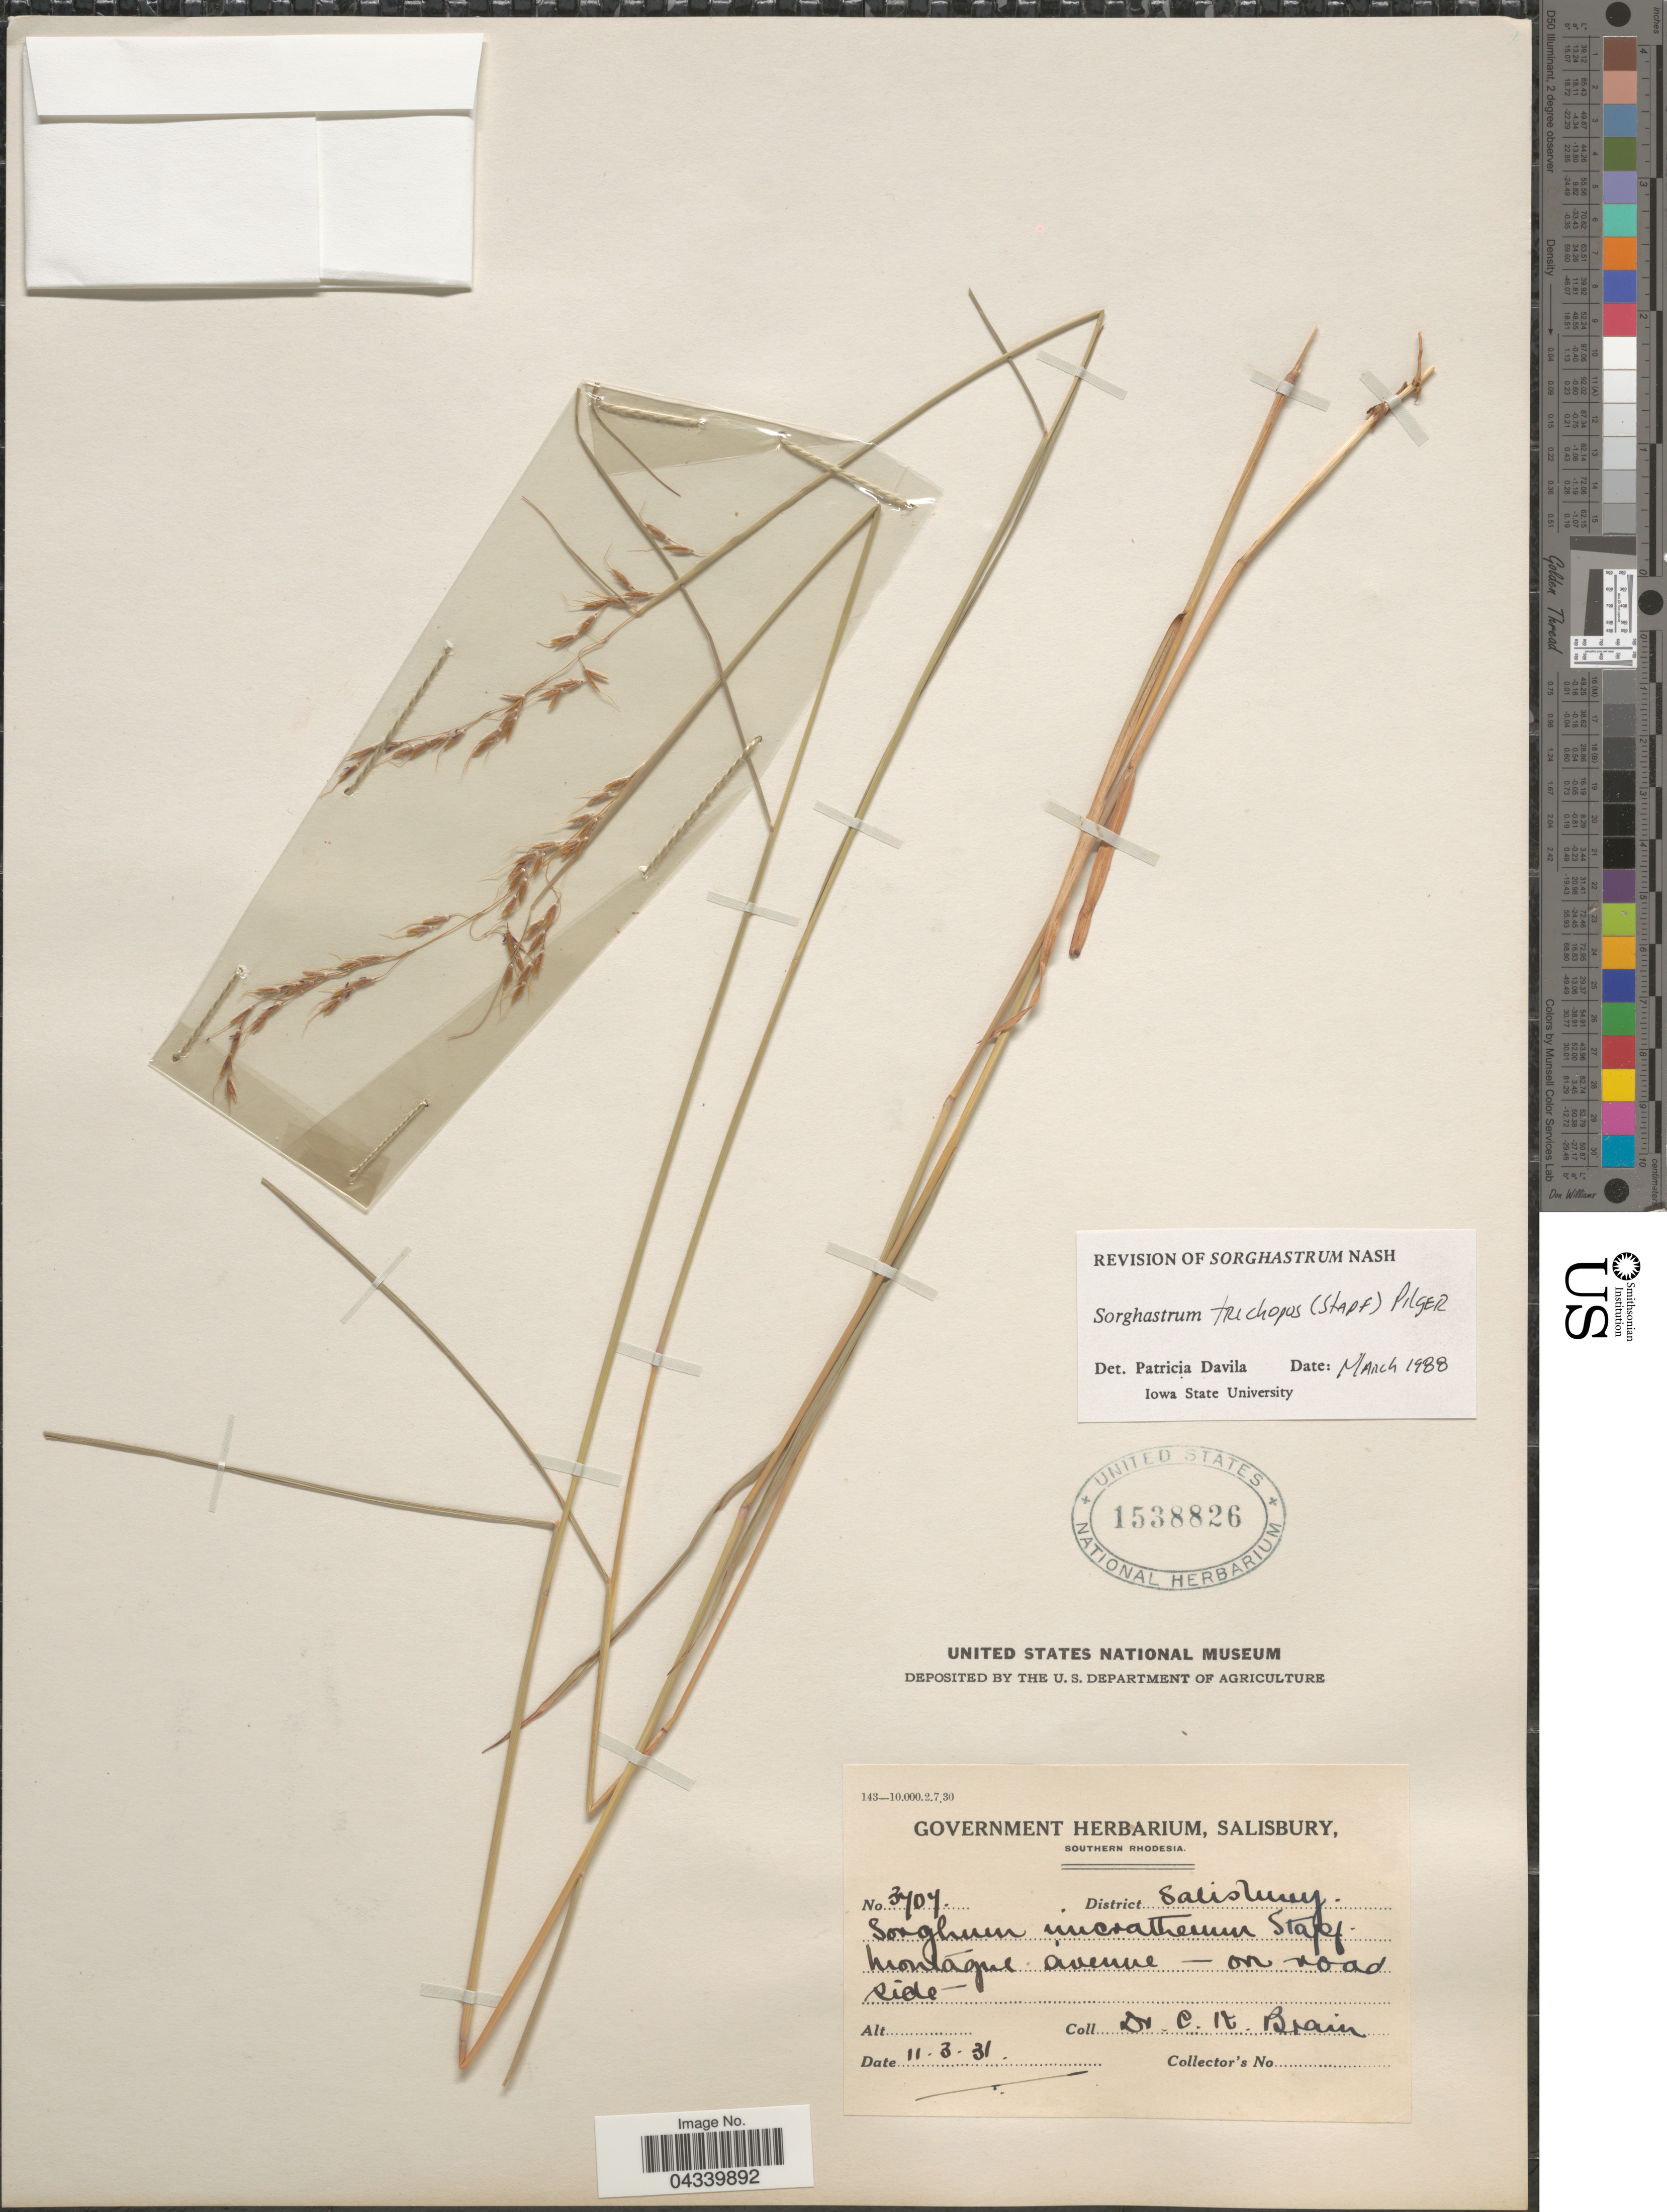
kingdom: Plantae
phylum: Tracheophyta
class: Liliopsida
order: Poales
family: Poaceae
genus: Sorghastrum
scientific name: Sorghastrum stipoides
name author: (Kunth) Nash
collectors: C. Brain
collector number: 3707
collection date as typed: Transcribed d/m/y: 11/3/31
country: Zimbabwe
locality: Southern Rhodesia. District Salisbury.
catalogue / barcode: US 1538826